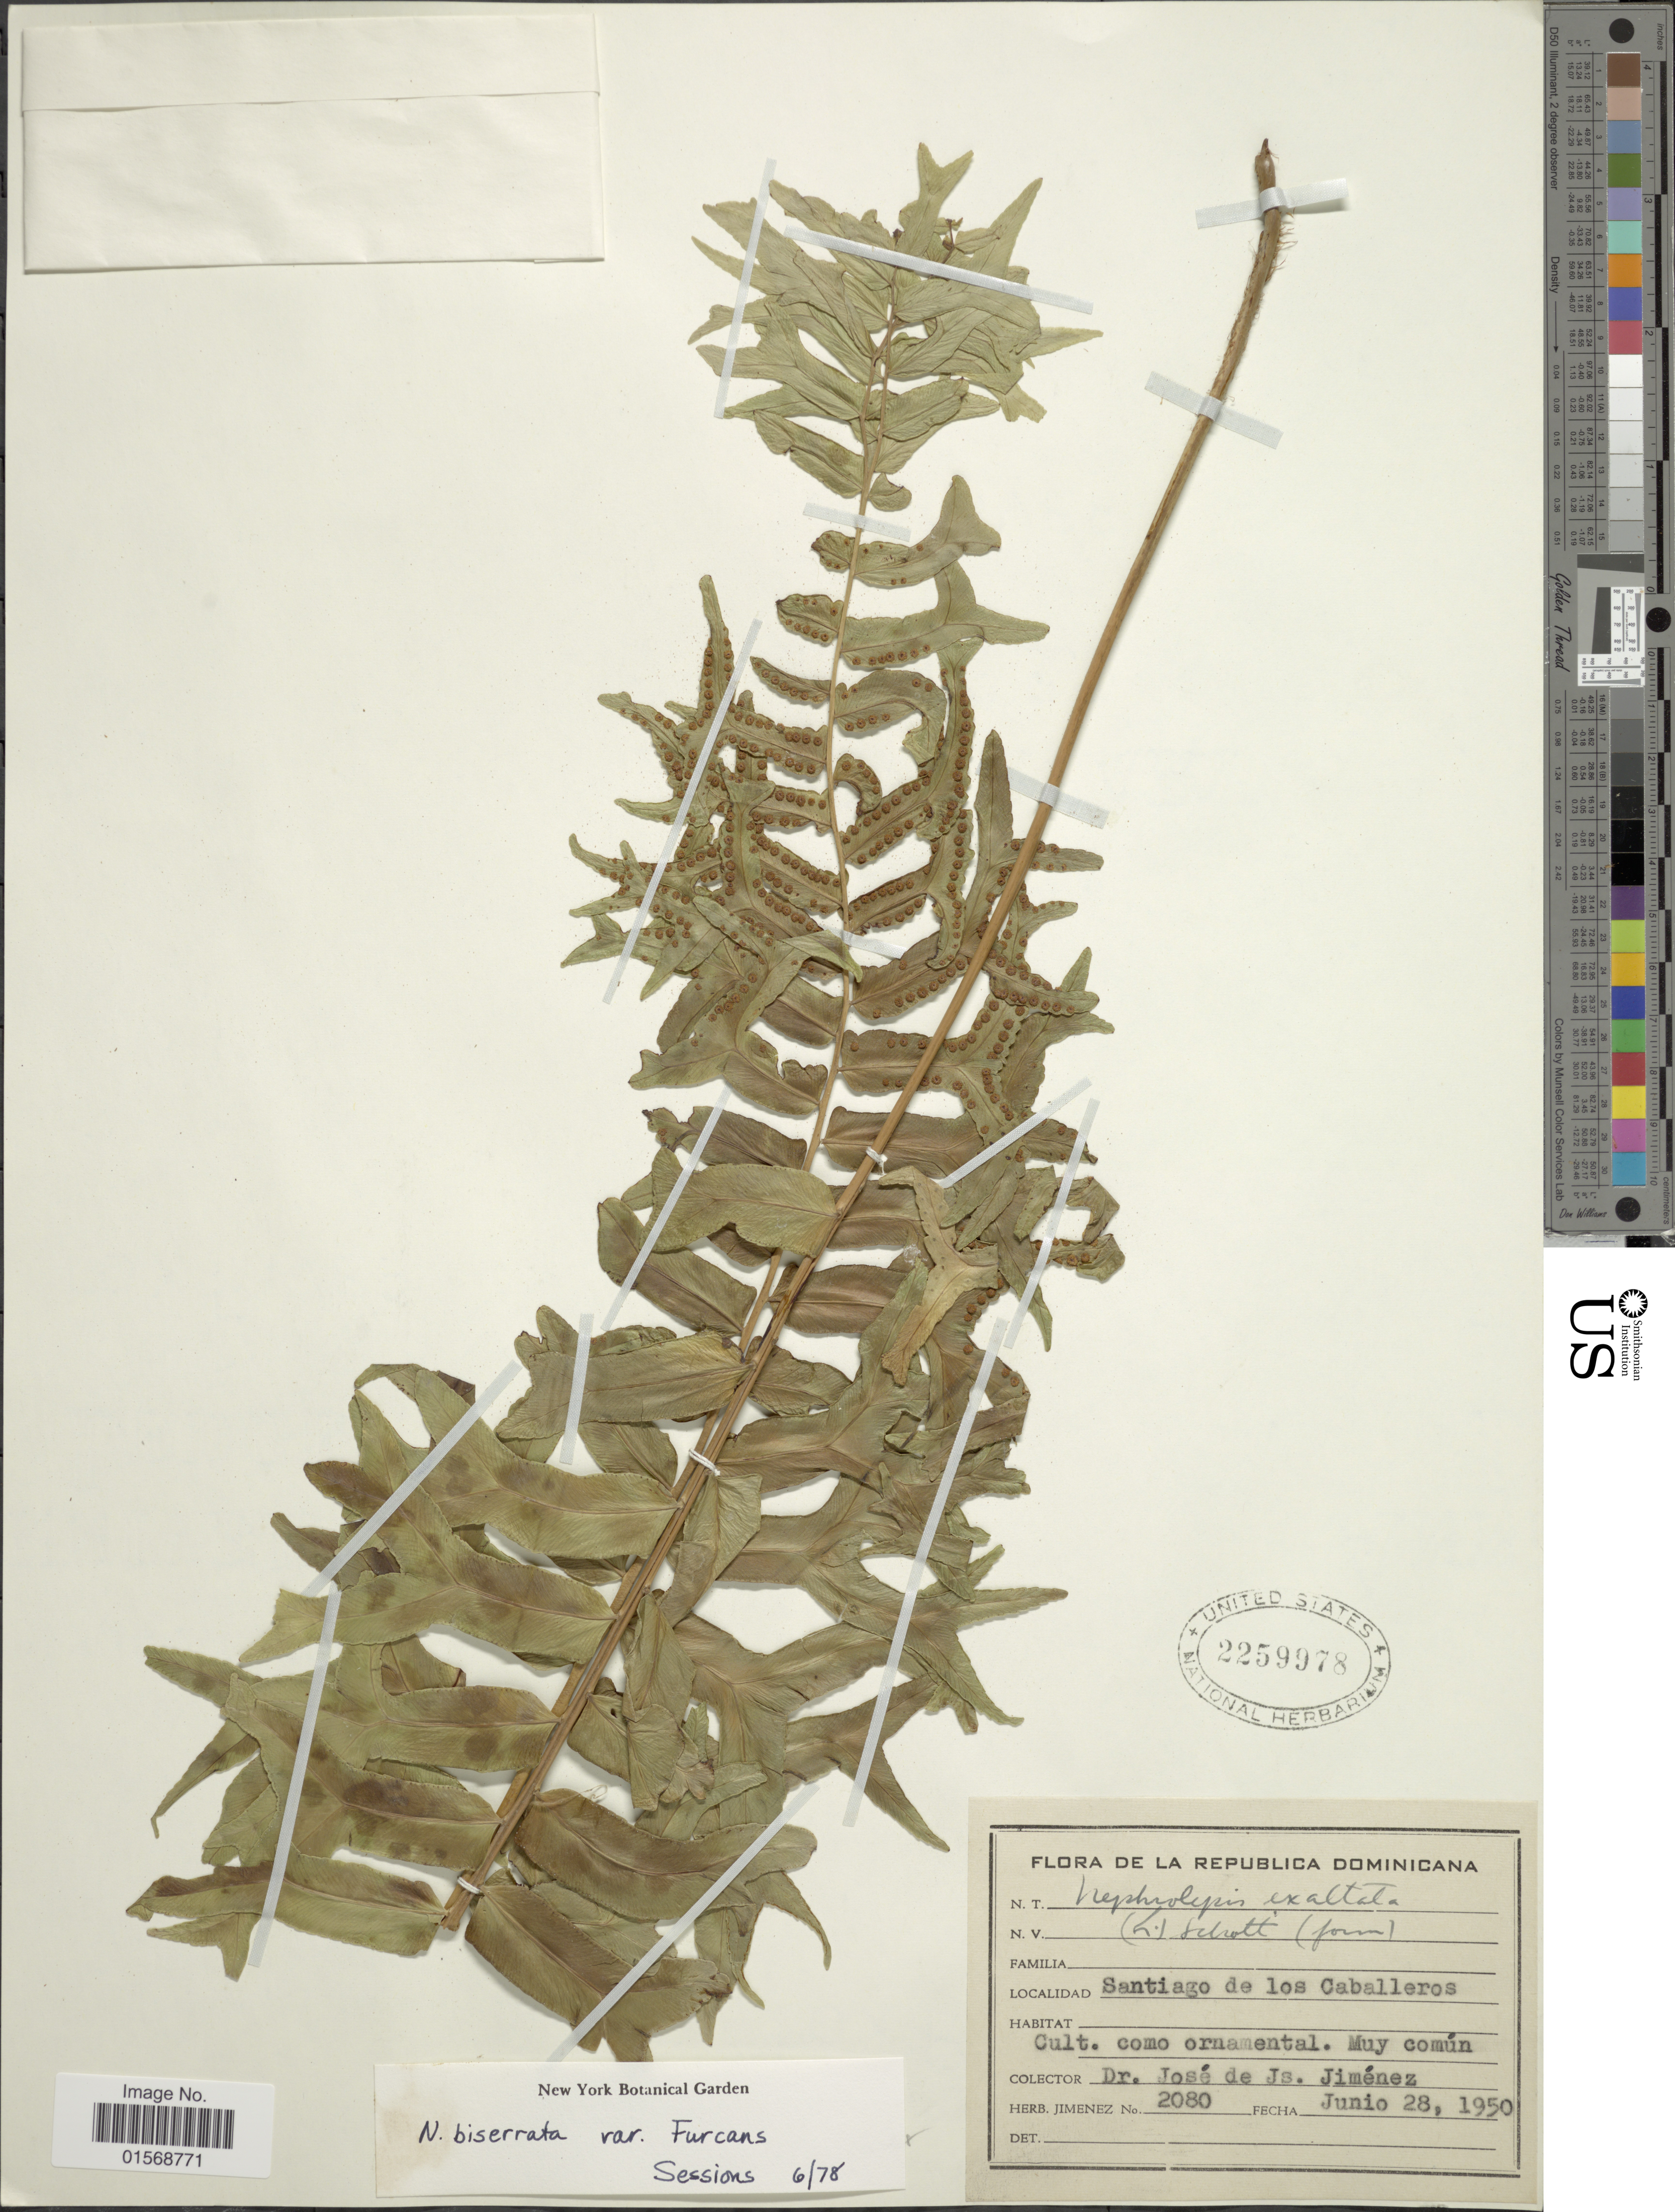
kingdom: Plantae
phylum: Tracheophyta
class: Polypodiopsida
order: Polypodiales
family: Nephrolepidaceae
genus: Nephrolepis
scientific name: Nephrolepis falcata 'Furcans'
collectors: J. J. Jiménez Almonte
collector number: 2080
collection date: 1950-06-28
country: Dominican Republic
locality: Republica Dominicana. Santiago de los Caballeros.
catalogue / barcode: US 2259978